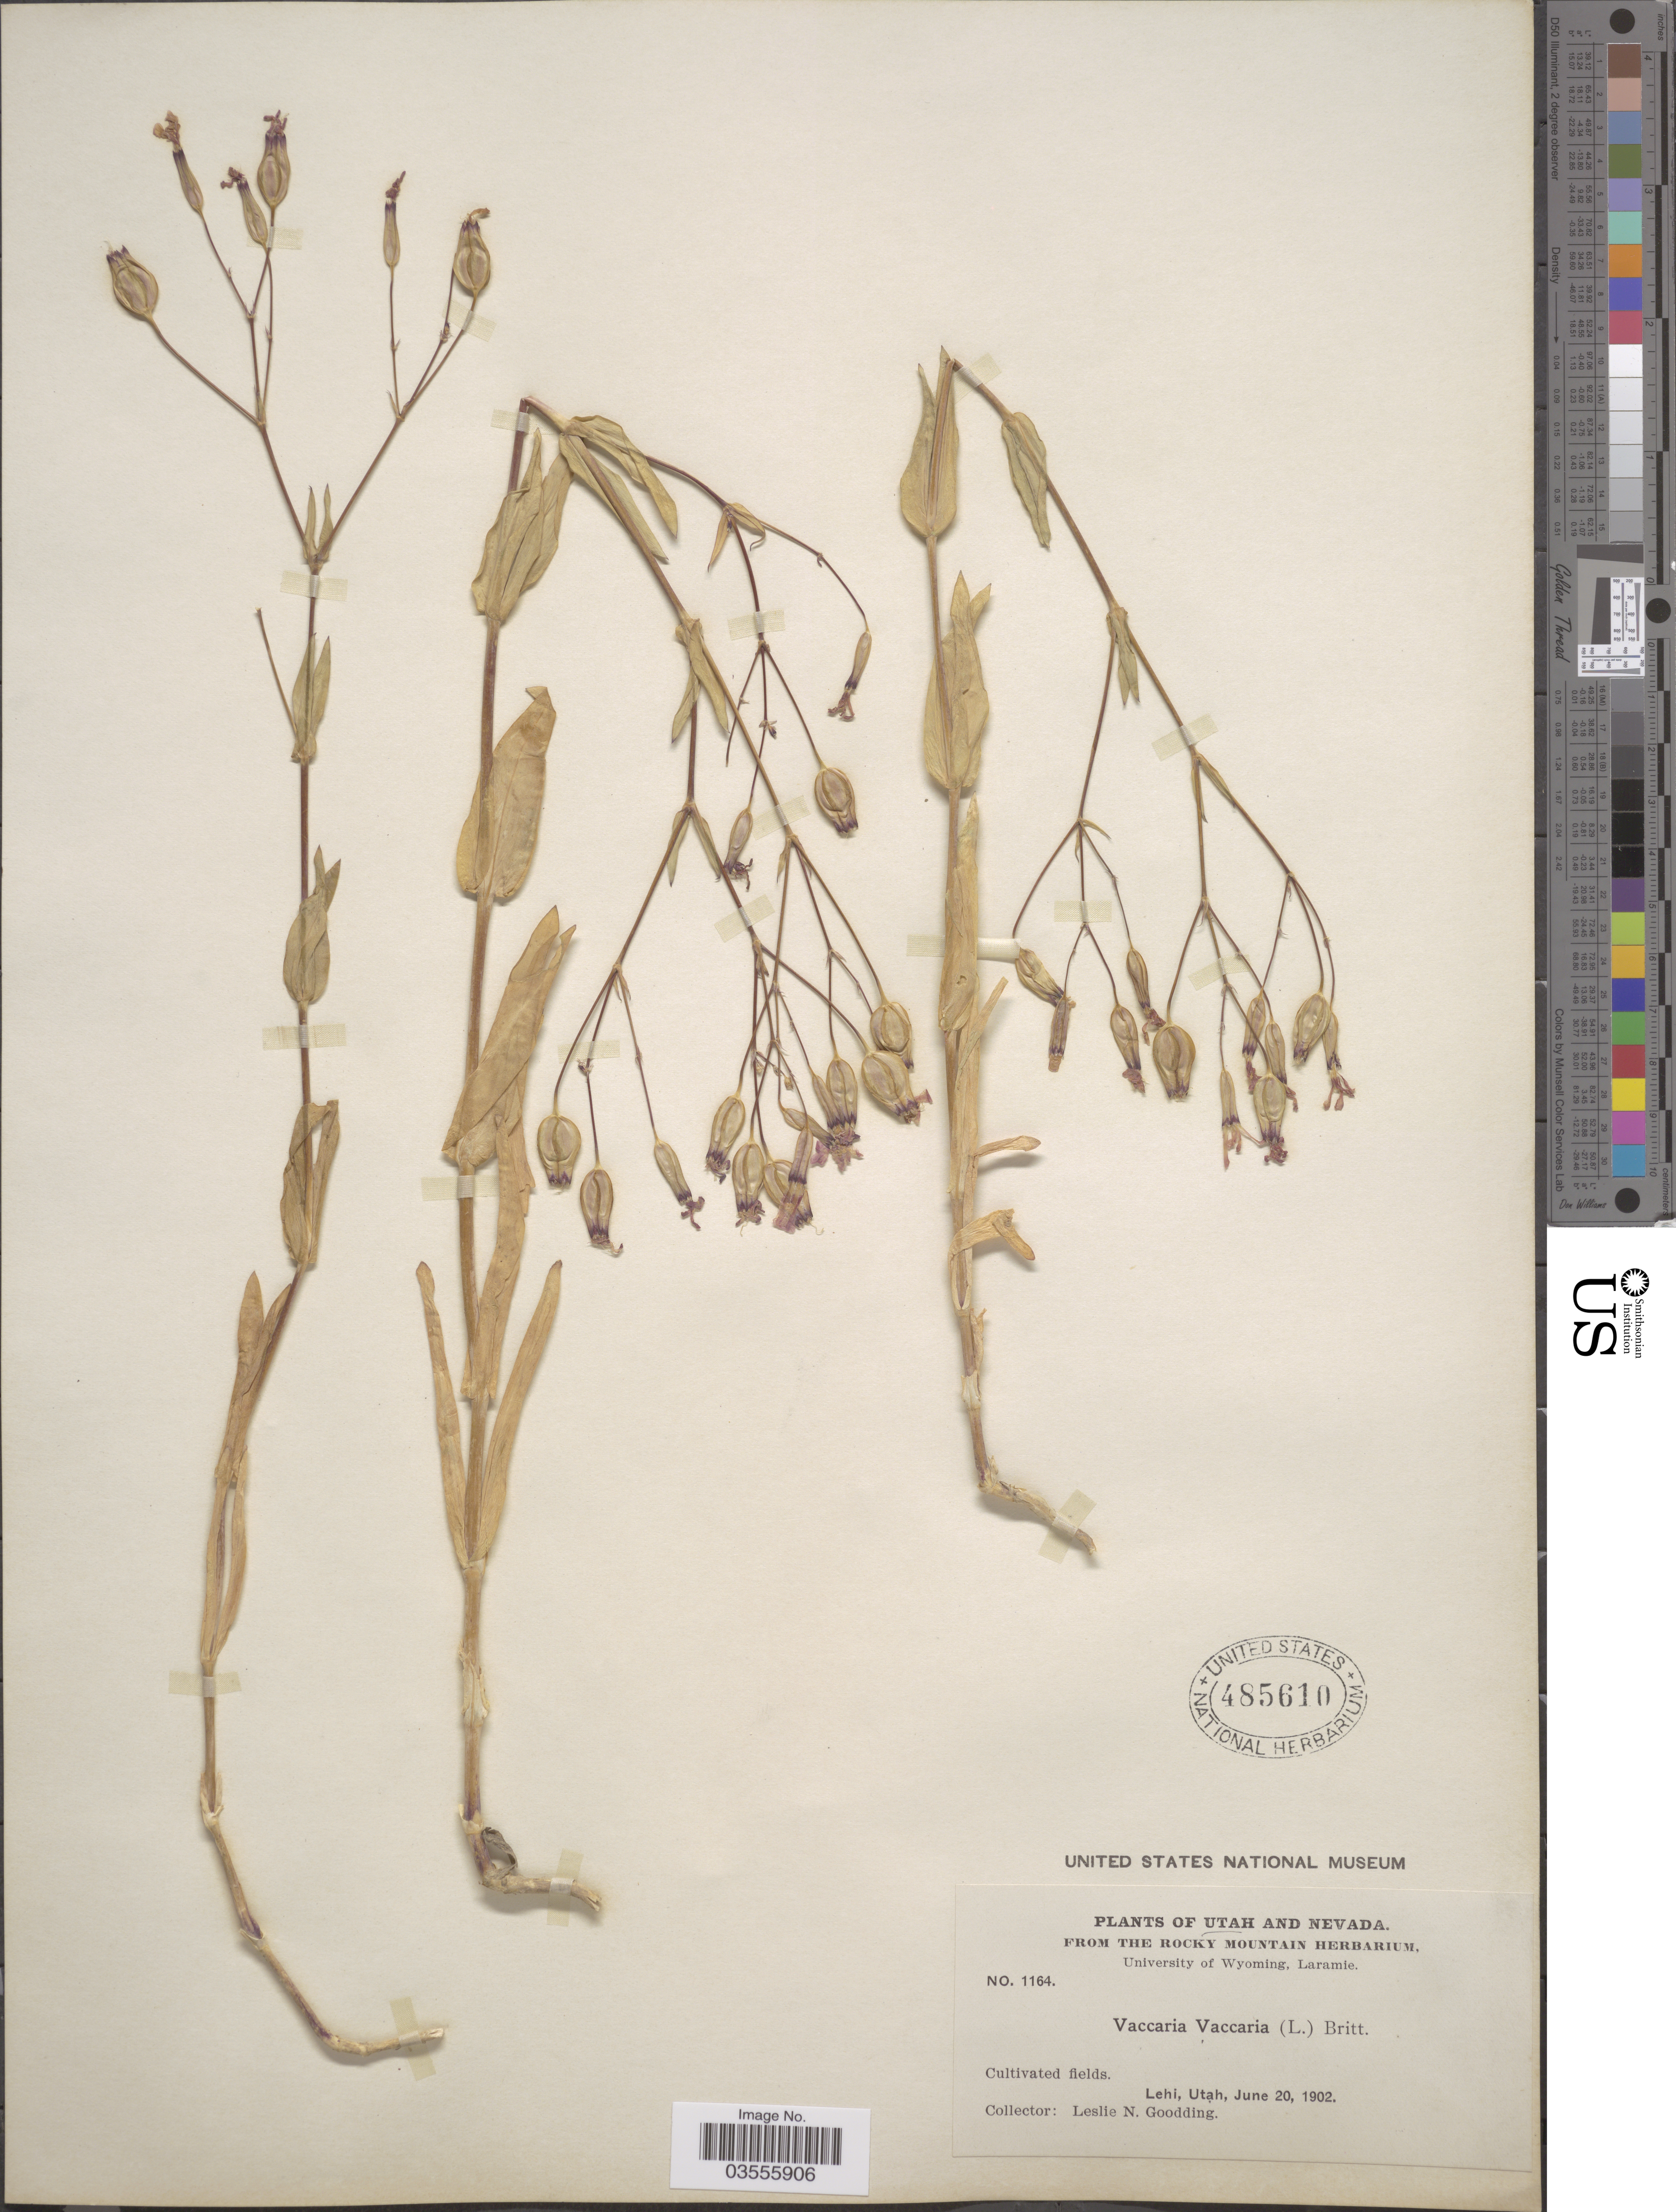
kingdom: Plantae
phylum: Tracheophyta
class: Magnoliopsida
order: Caryophyllales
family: Caryophyllaceae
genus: Gypsophila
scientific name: Gypsophila vaccaria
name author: (L.) Sm.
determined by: Strong, M. T., (US), Smithsonian Institution - National Museum of Natural History (UNITED STATES)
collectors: L. N. Goodding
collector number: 1164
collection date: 1902-06-20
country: United States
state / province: Utah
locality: Lehi.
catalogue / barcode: US 485610